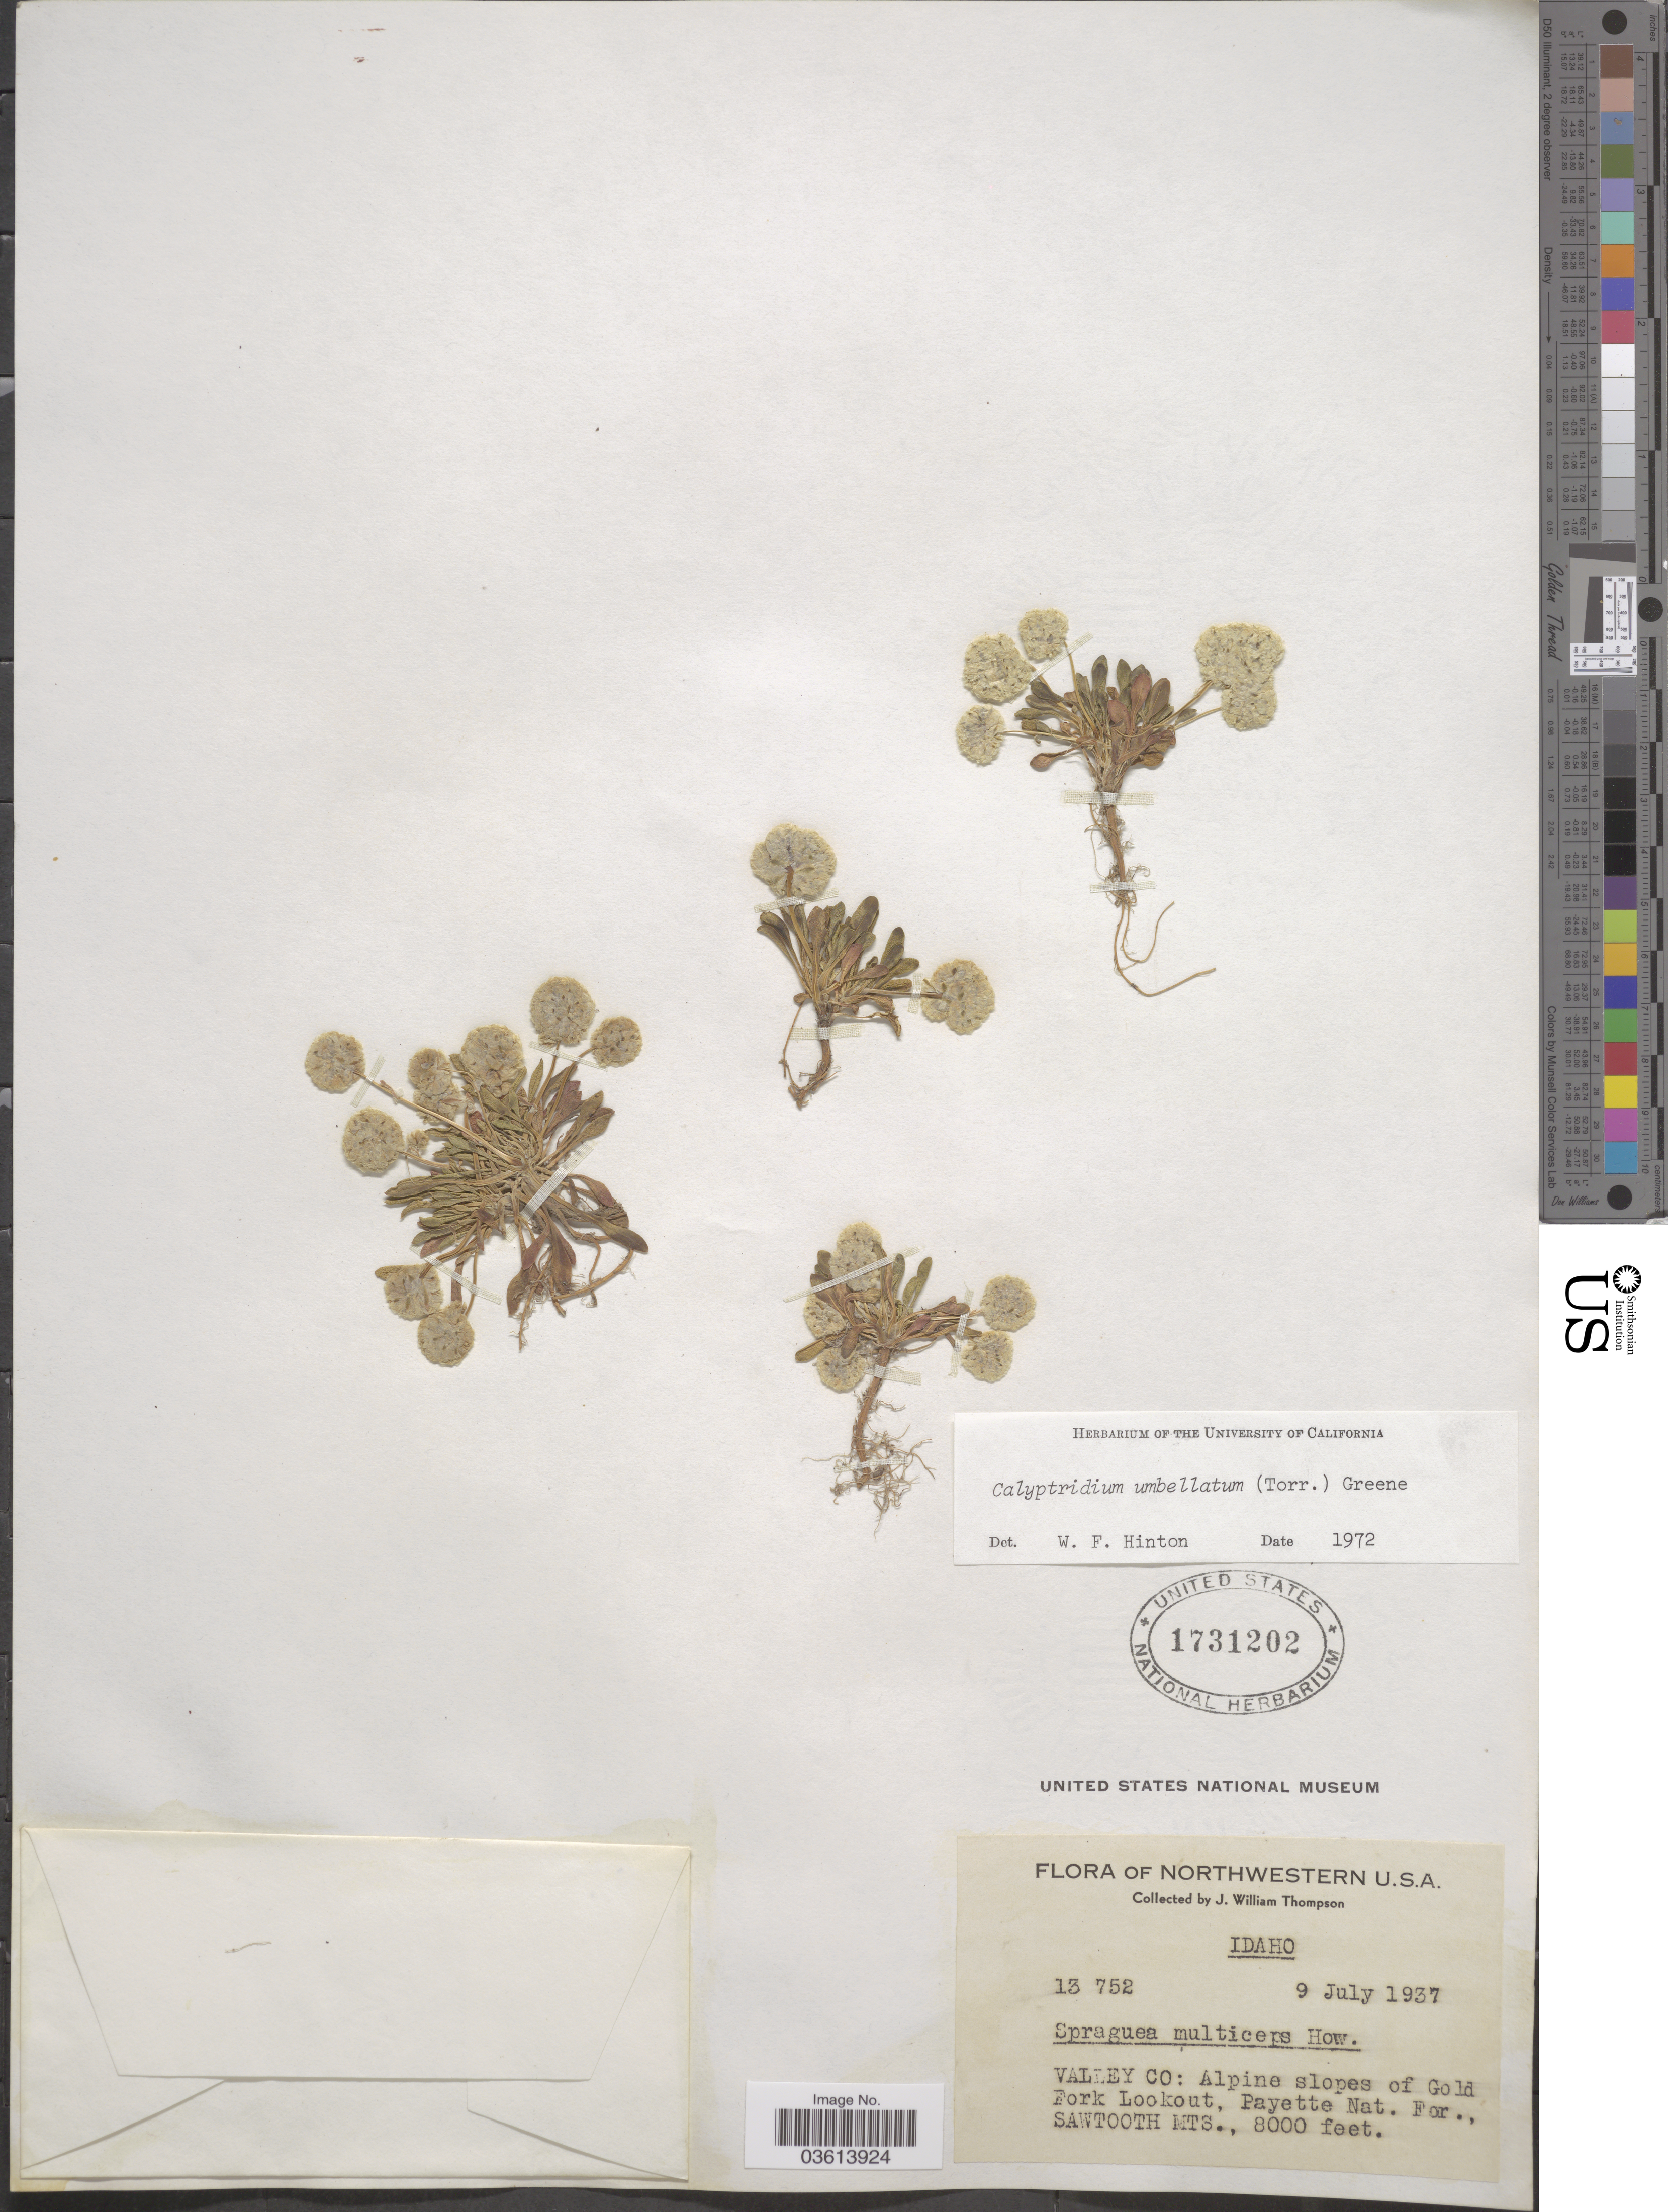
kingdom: Plantae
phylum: Tracheophyta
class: Magnoliopsida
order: Caryophyllales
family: Montiaceae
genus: Calyptridium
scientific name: Calyptridium umbellatum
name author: (Torr.) Greene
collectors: J. W. Thompson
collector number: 13752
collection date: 1937-07-09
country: United States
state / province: Idaho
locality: Northwestern U.S.A. Valley Co: Alpine slopes of Gold Fork Lookout, Payette Nat. For., Sawtooth Mts.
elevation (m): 2438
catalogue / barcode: US 1731202